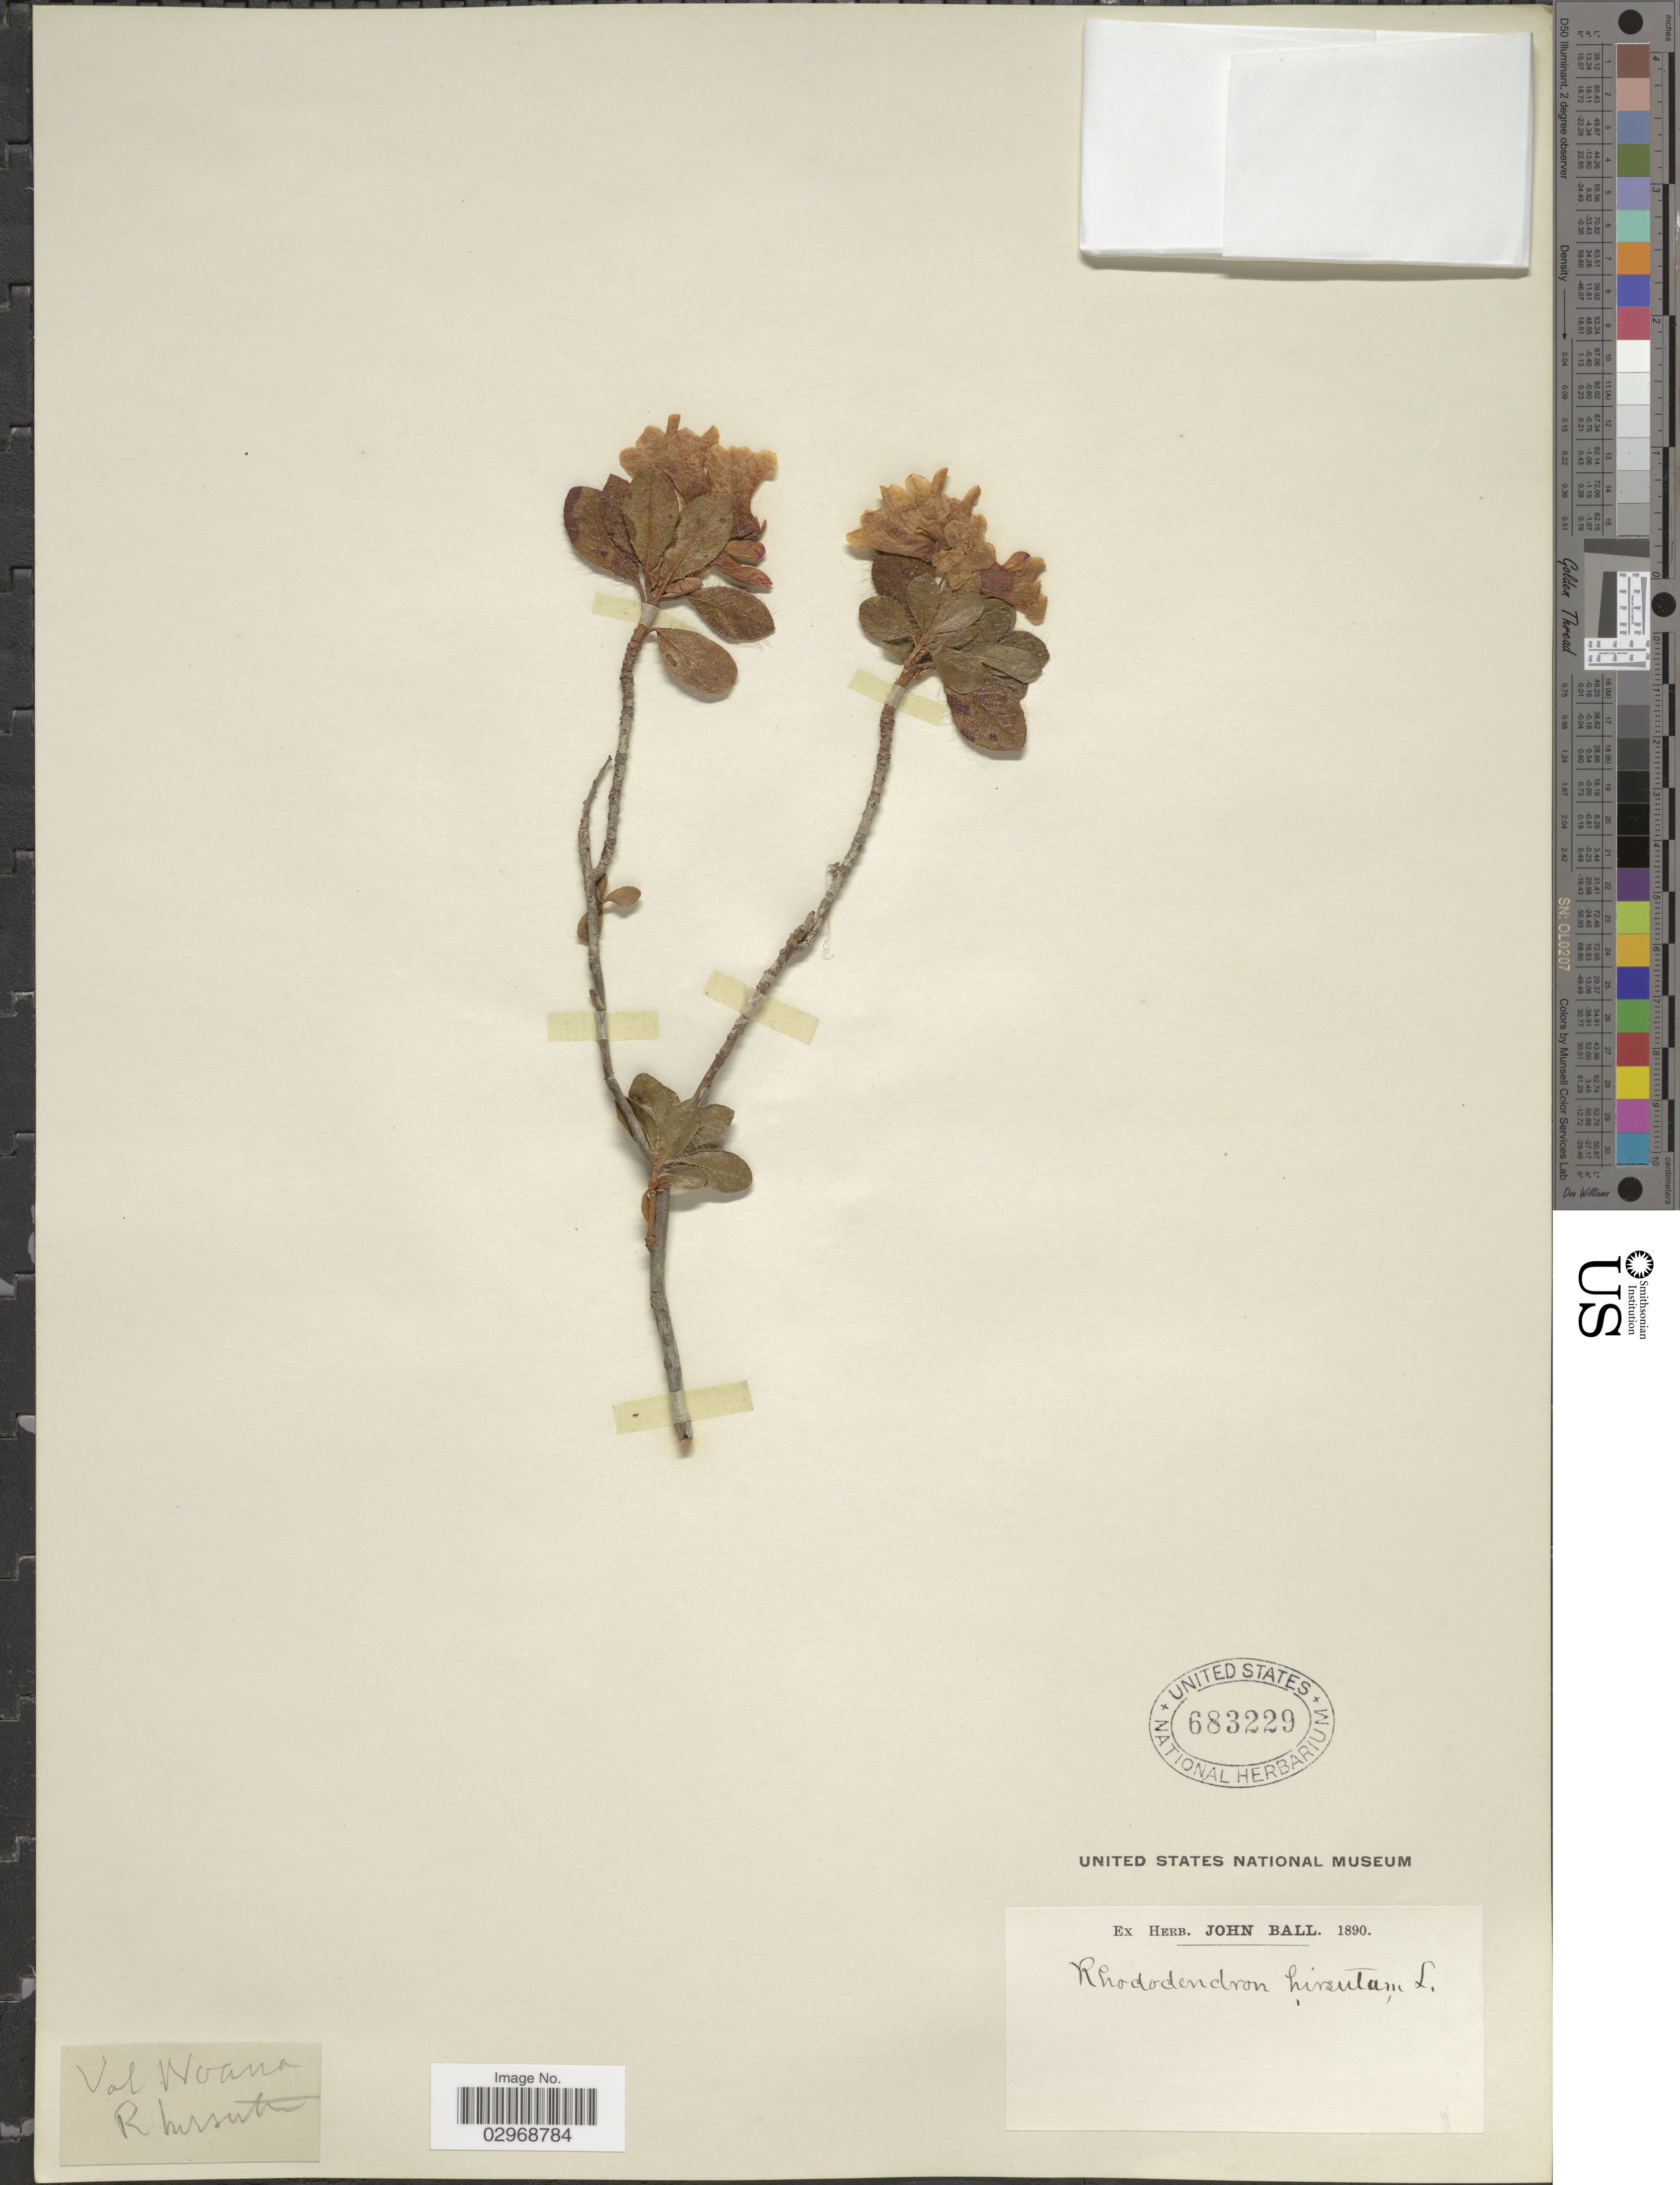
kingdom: Plantae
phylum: Tracheophyta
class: Magnoliopsida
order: Ericales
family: Ericaceae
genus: Rhododendron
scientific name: Rhododendron hirsutum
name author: L.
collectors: ex herb. John Ball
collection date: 1890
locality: Vol Woana. [interpreted]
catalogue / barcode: US 683229